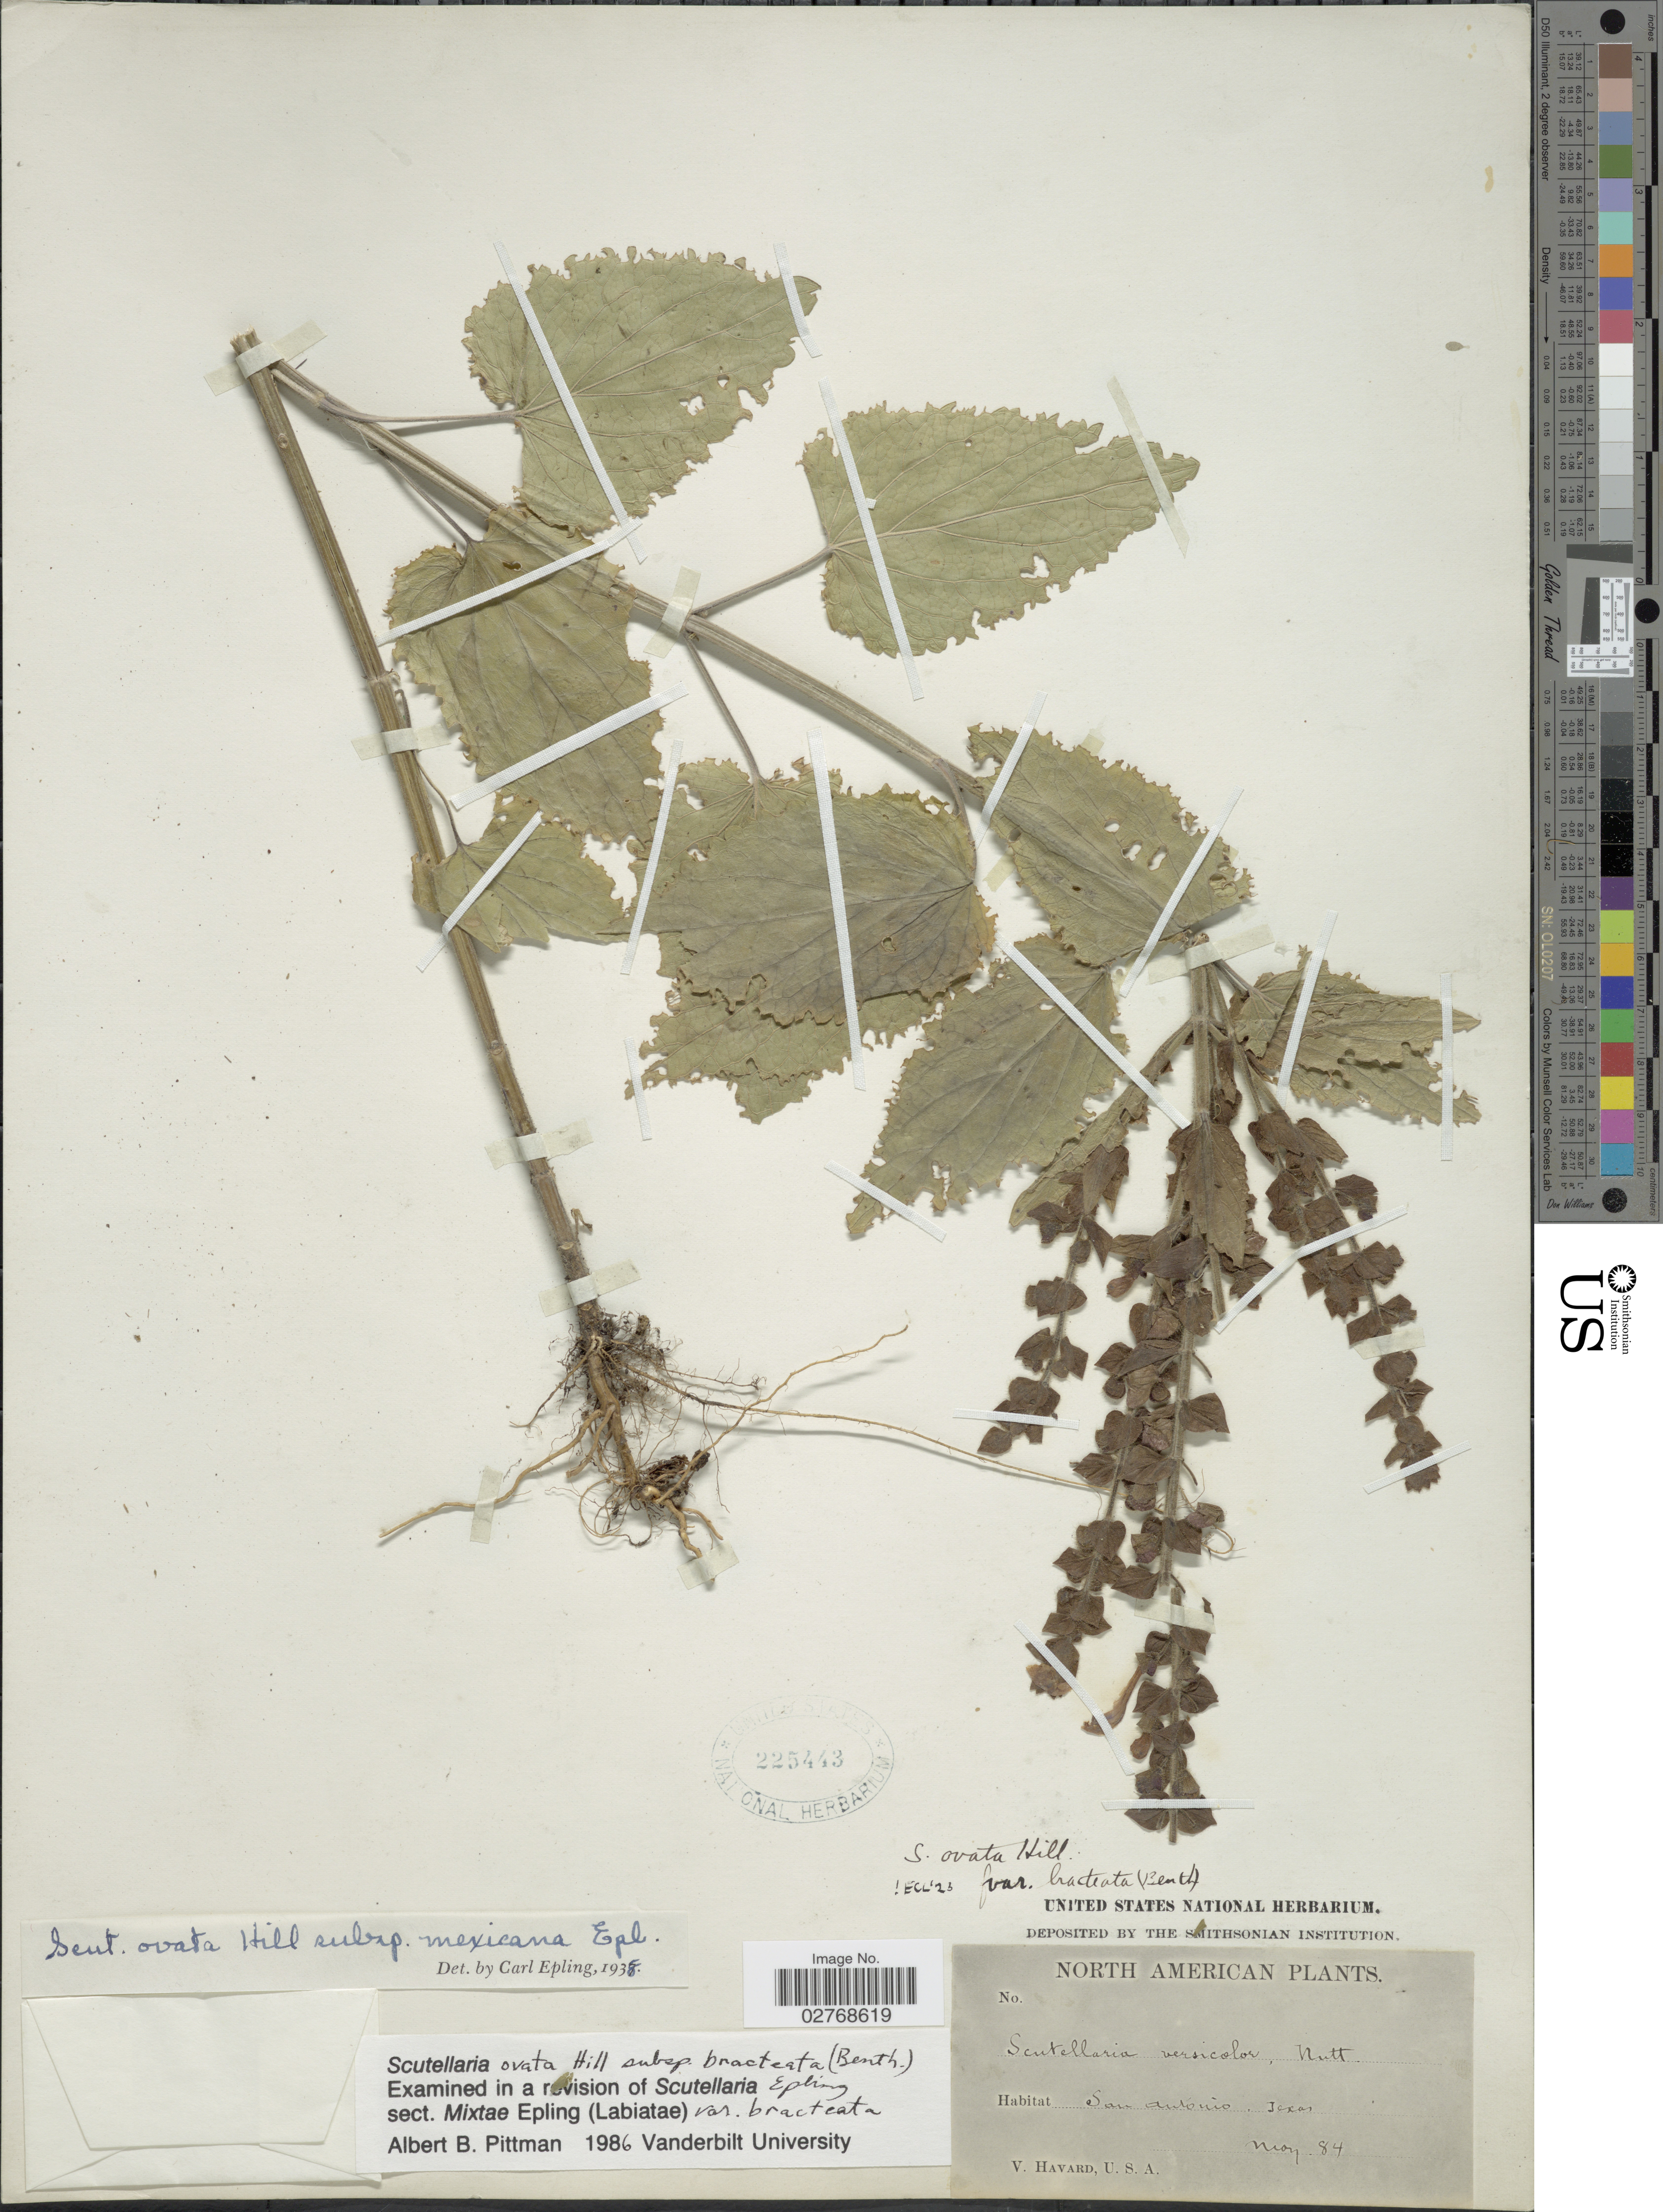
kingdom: Plantae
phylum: Tracheophyta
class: Magnoliopsida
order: Lamiales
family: Lamiaceae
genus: Scutellaria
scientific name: Scutellaria ovata subsp. bracteata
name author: (Benth.) Epling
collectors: V. Havard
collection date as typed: Transcribed d/m/y: /5/84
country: United States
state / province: Texas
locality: San Antonio.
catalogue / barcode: US 225443